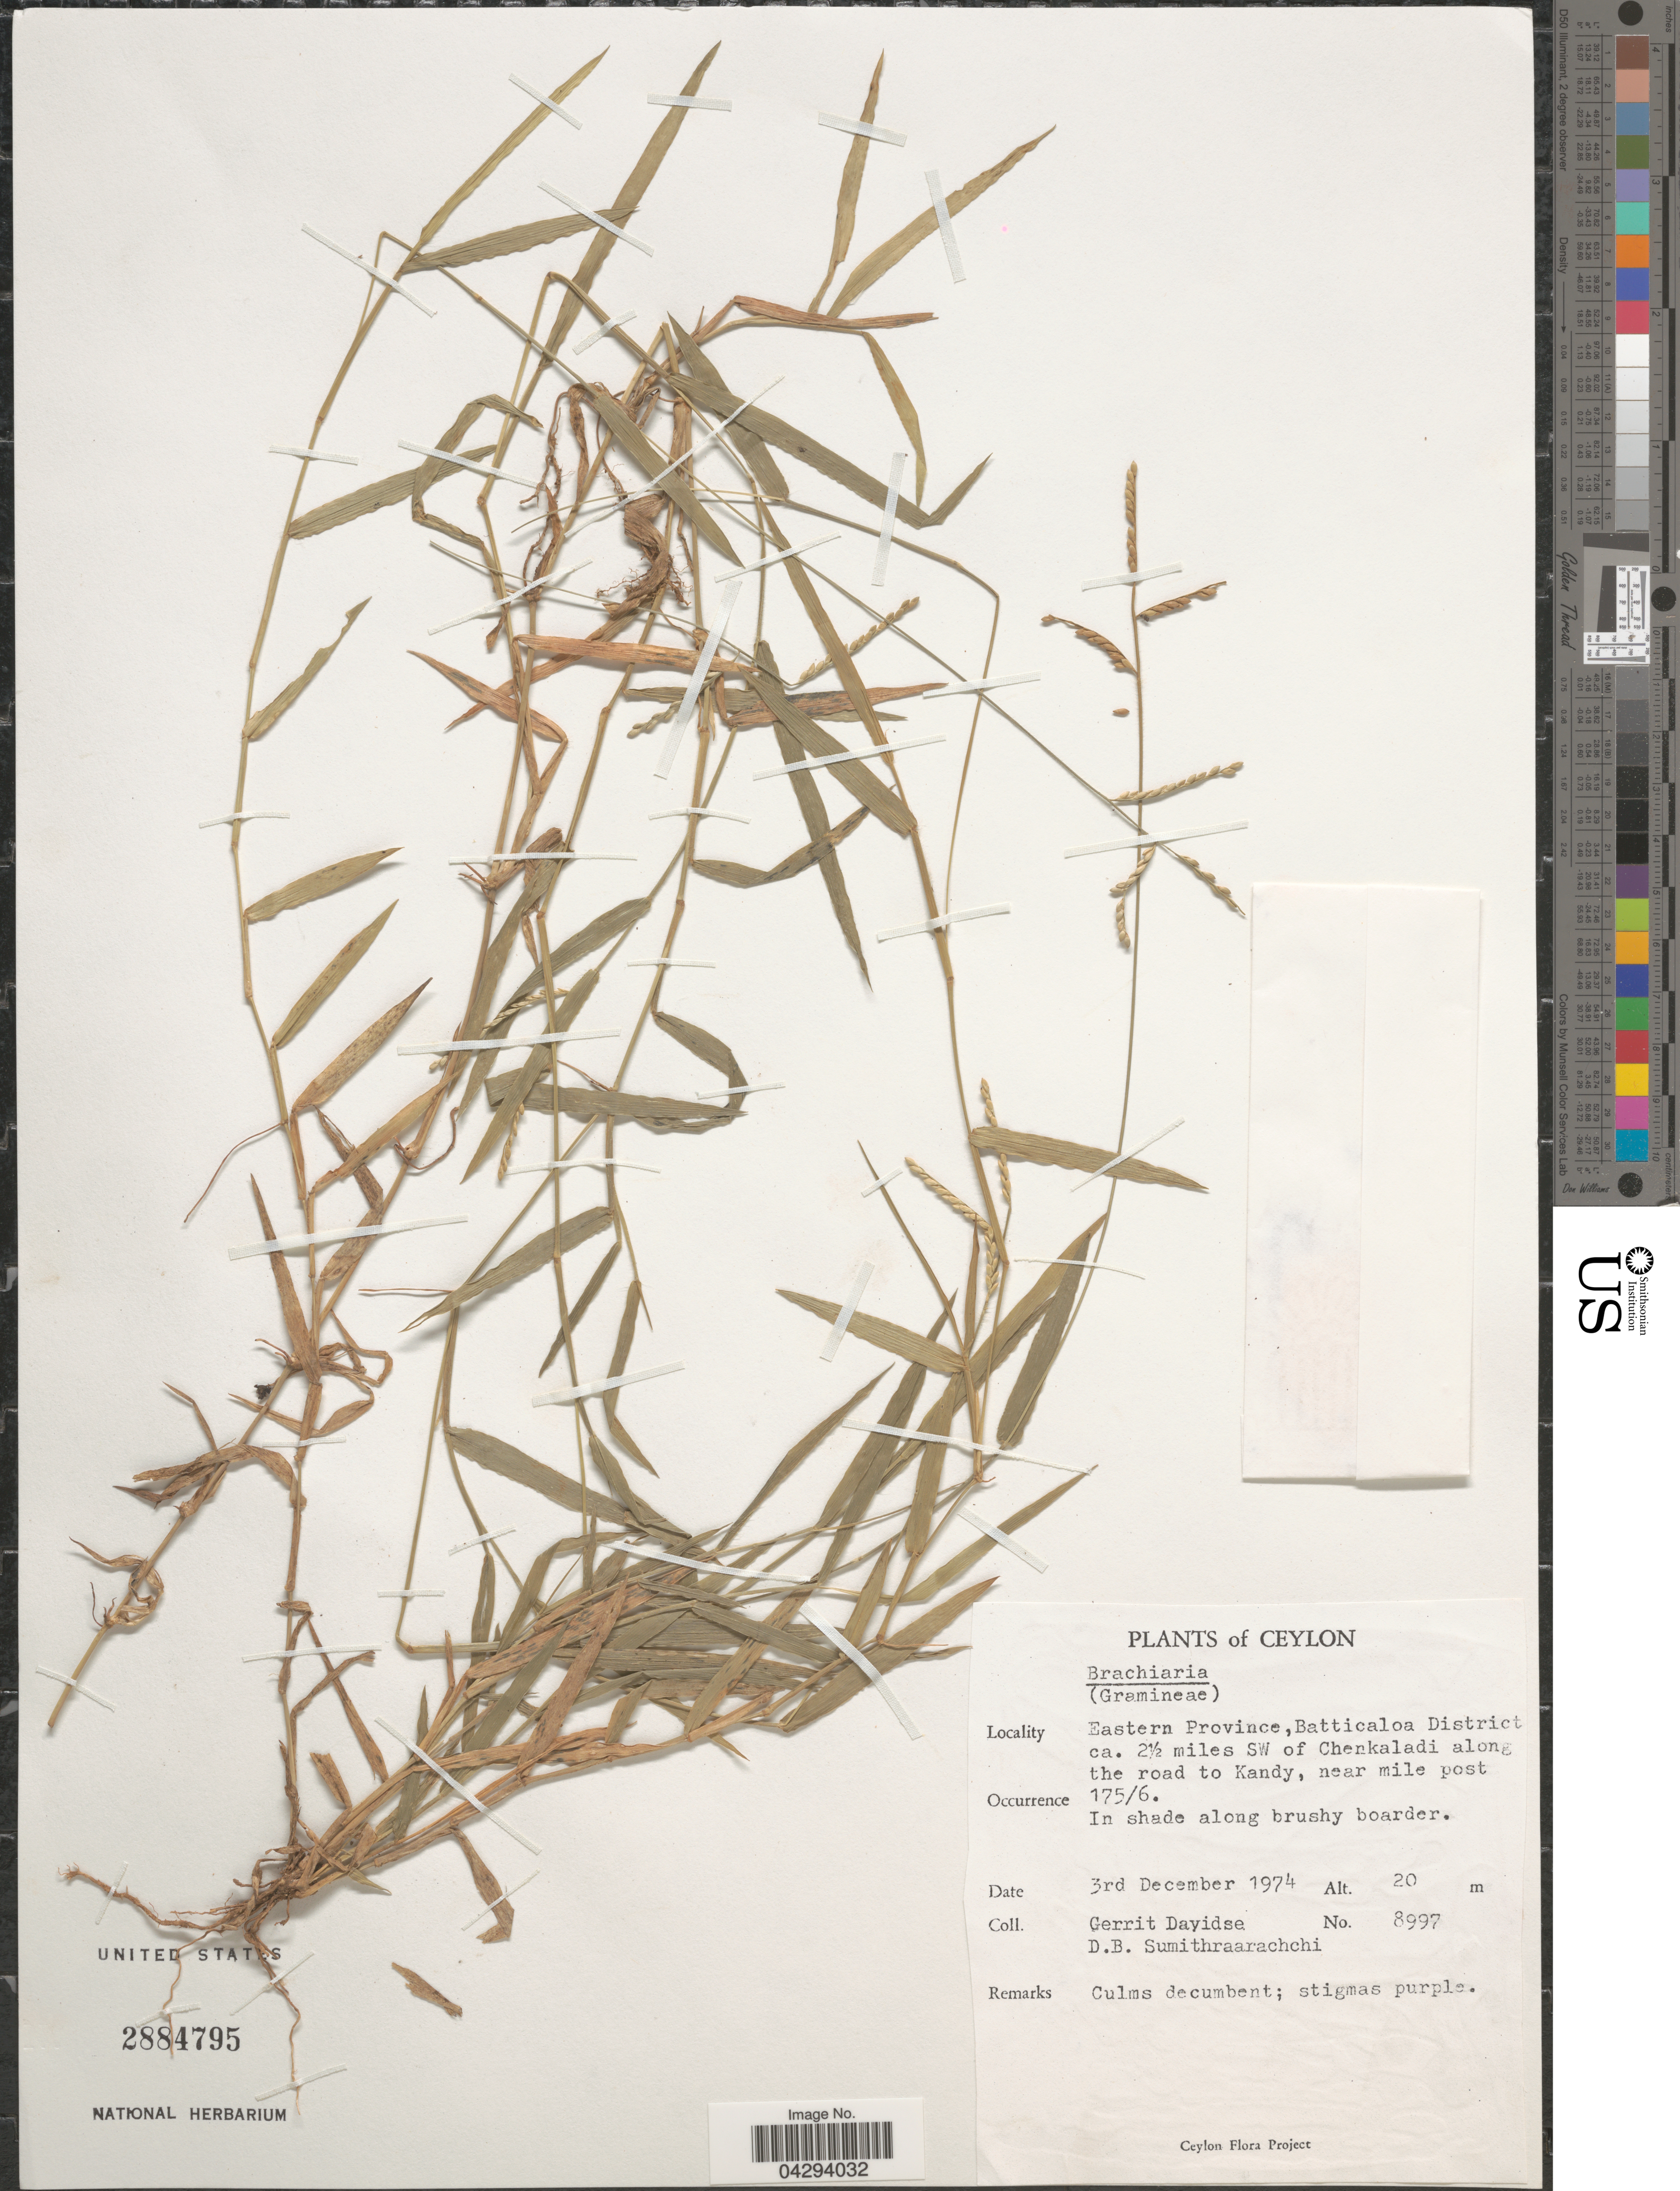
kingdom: Plantae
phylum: Tracheophyta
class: Liliopsida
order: Poales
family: Poaceae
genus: Urochloa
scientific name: Urochloa sp.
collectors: G. Davidse & D. B. Sumithraarachchi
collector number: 8997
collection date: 1974-12-03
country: Sri Lanka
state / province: Eastern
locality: Ceylon. Batticola District ca. 2 1/2 miles SW of Chenkaladi along the road to Kandy, near mile post 175/6.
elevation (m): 20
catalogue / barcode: US 2884795